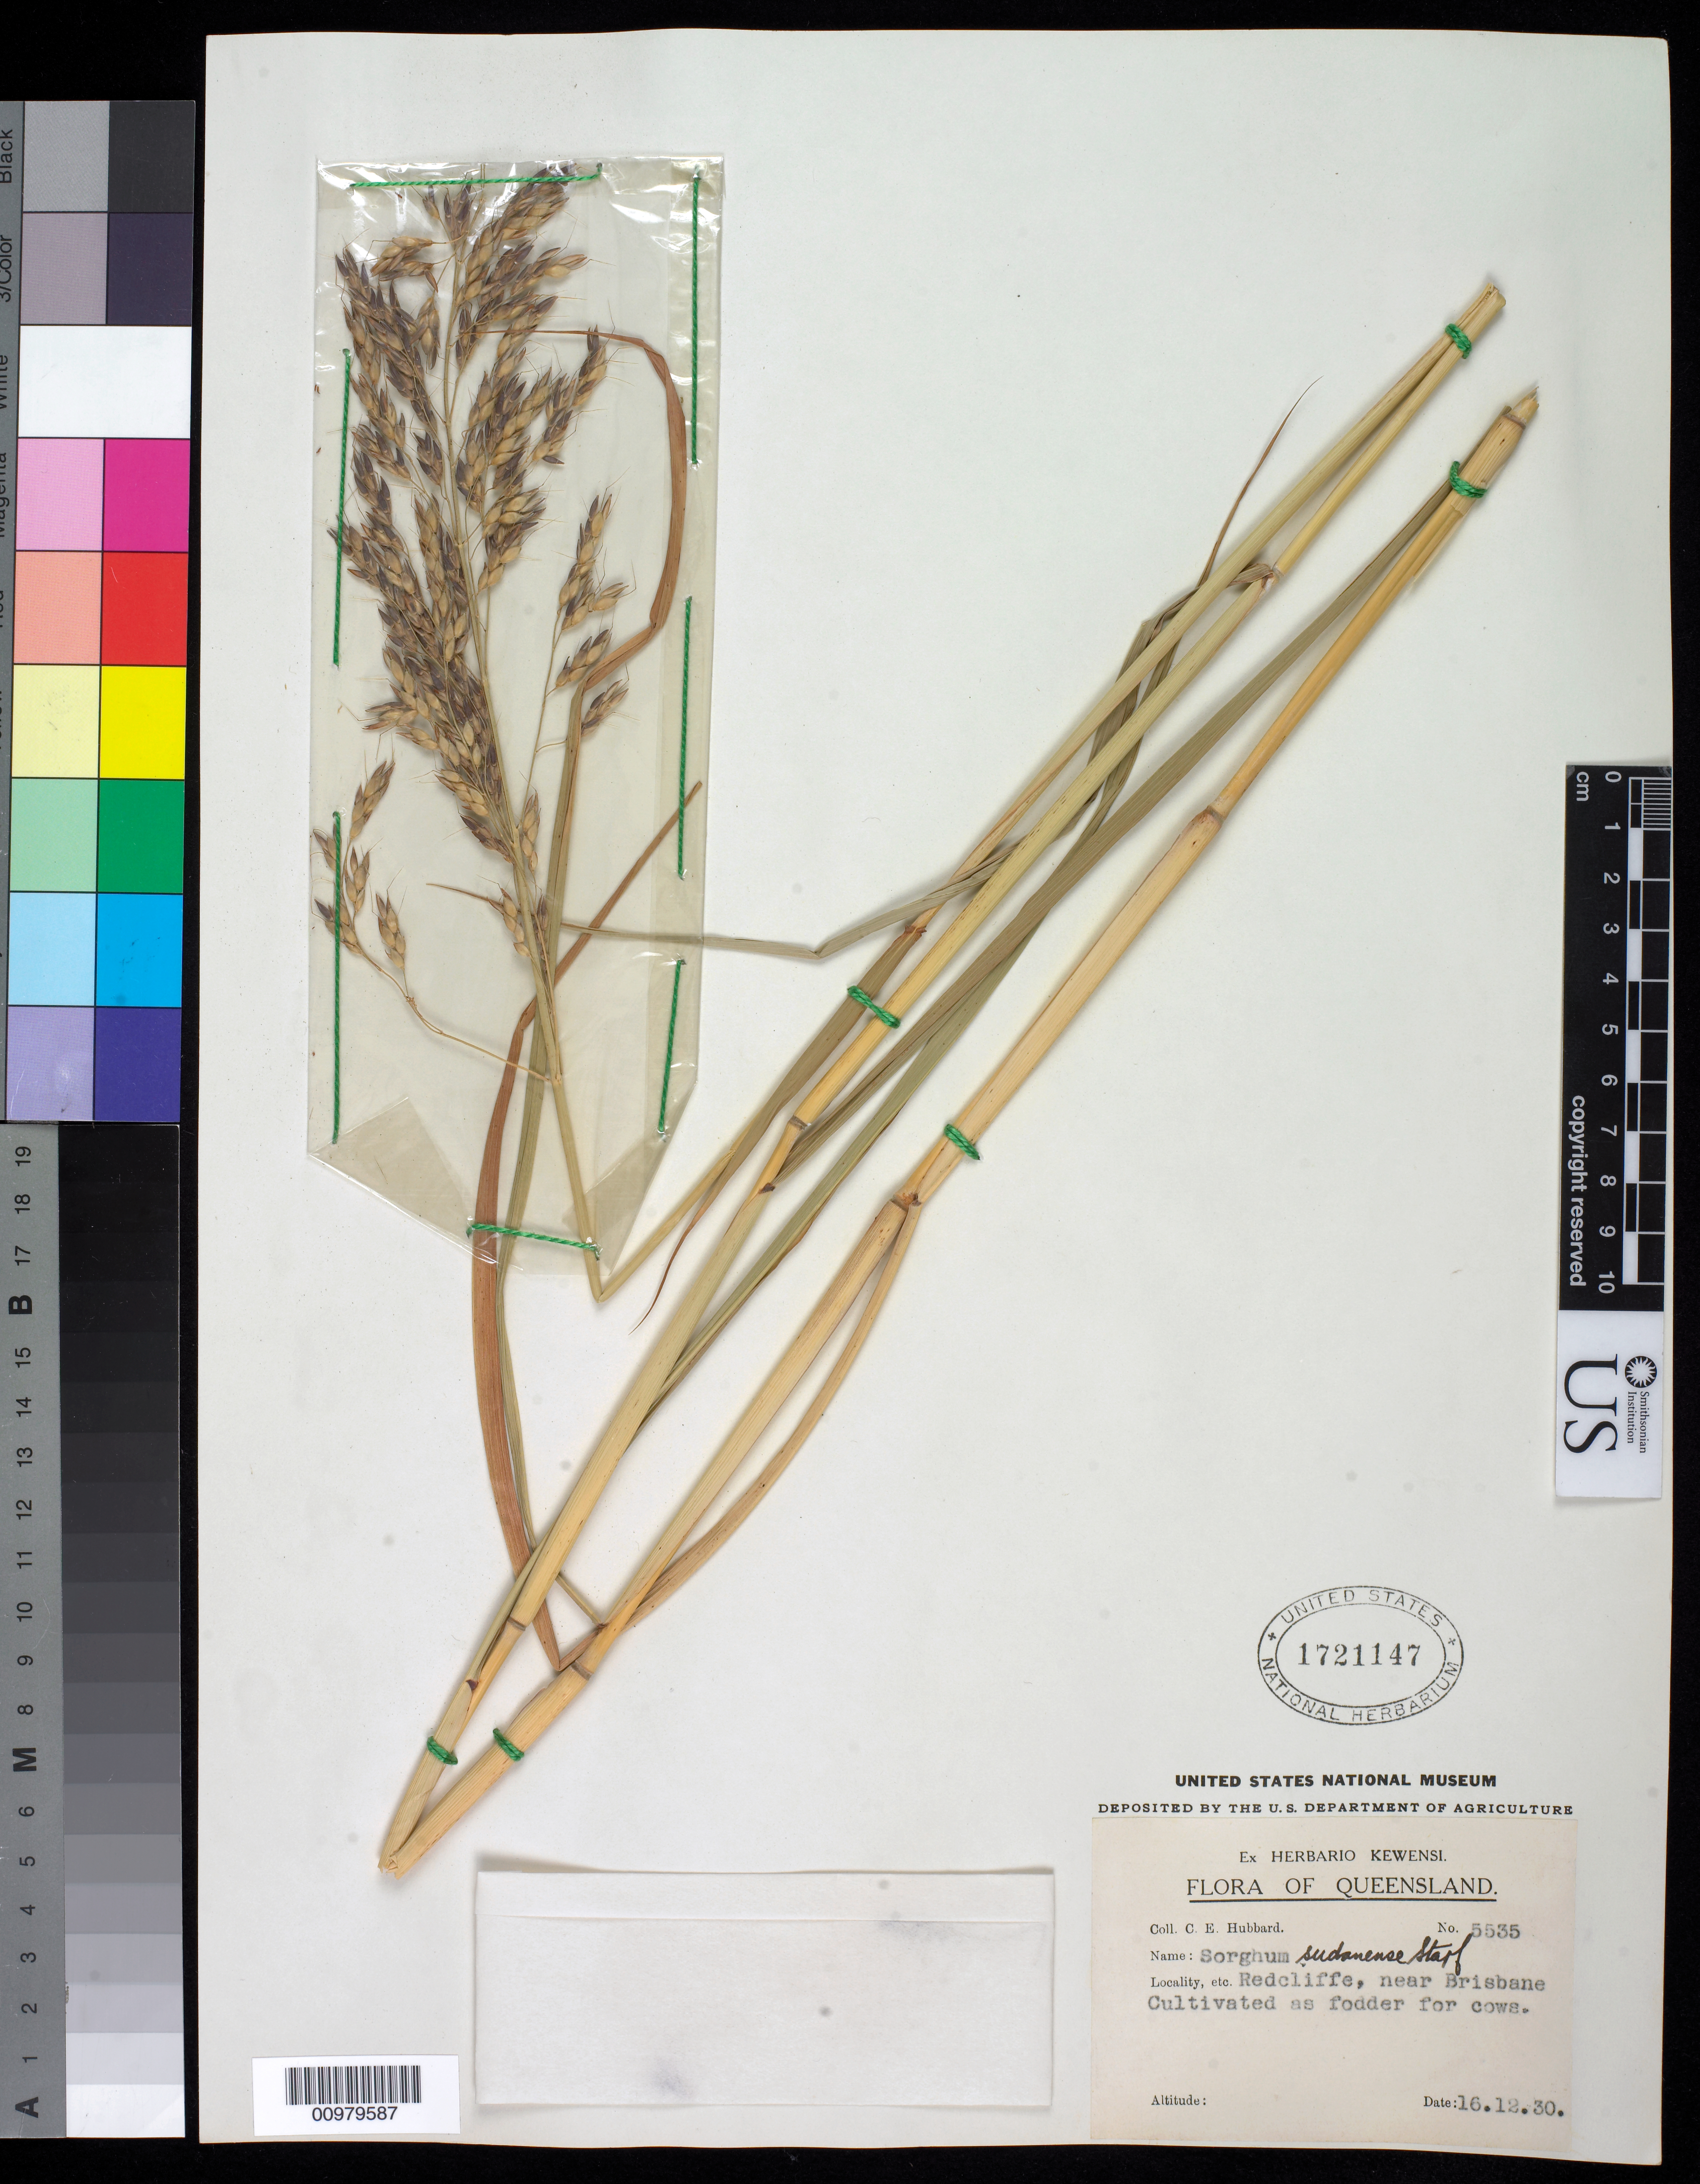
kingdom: Plantae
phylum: Tracheophyta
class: Liliopsida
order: Poales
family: Poaceae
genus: Sorghum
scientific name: Sorghum sudanense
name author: (Piper) Stapf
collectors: C. E. Hubbard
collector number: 5535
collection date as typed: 16 Dec 1930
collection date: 1930-12-16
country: Australia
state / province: Queensland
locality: Redcliffe, near Brisbane.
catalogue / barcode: US 1721147